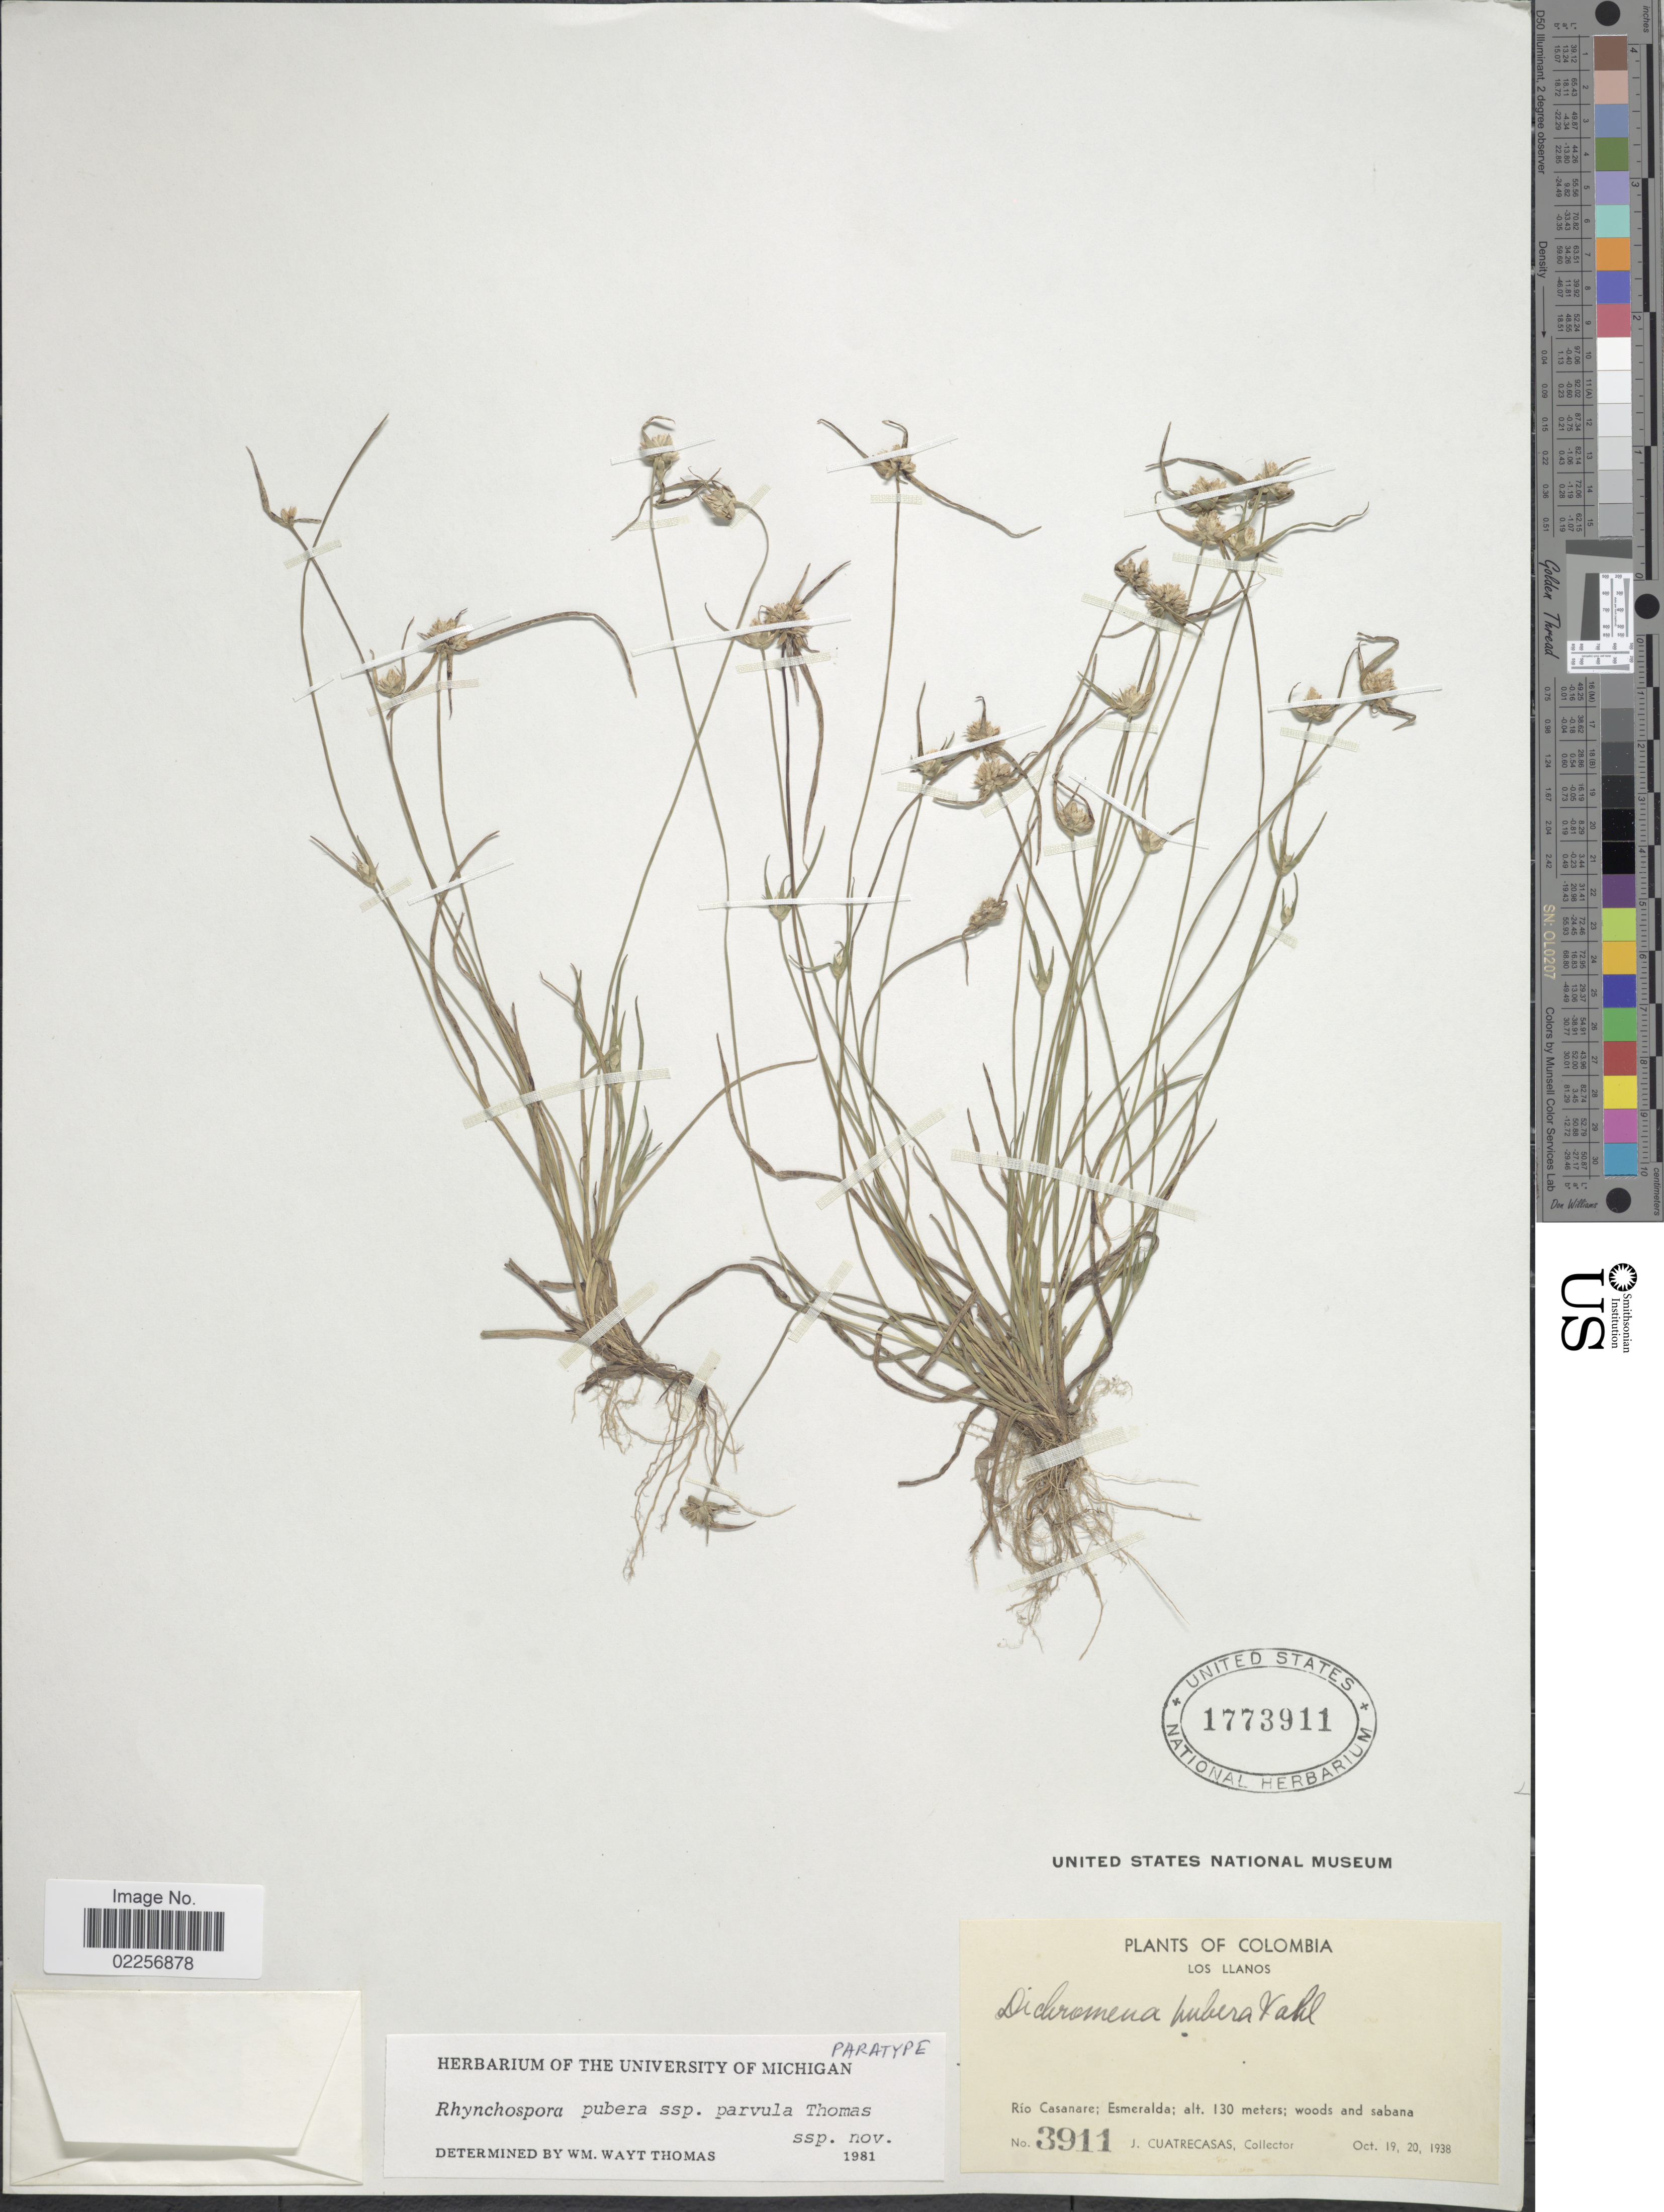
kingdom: Plantae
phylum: Tracheophyta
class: Liliopsida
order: Poales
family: Cyperaceae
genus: Rhynchospora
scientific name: Rhynchospora pubera subsp. parvula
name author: W.W. Thomas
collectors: J. Cuatrecasas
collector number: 3911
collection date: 1938-10-19/1938-10-20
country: Colombia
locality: Los Llanos. Rio Casanare, Esmeralda; woods and sabana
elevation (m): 130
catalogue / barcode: US 1773911